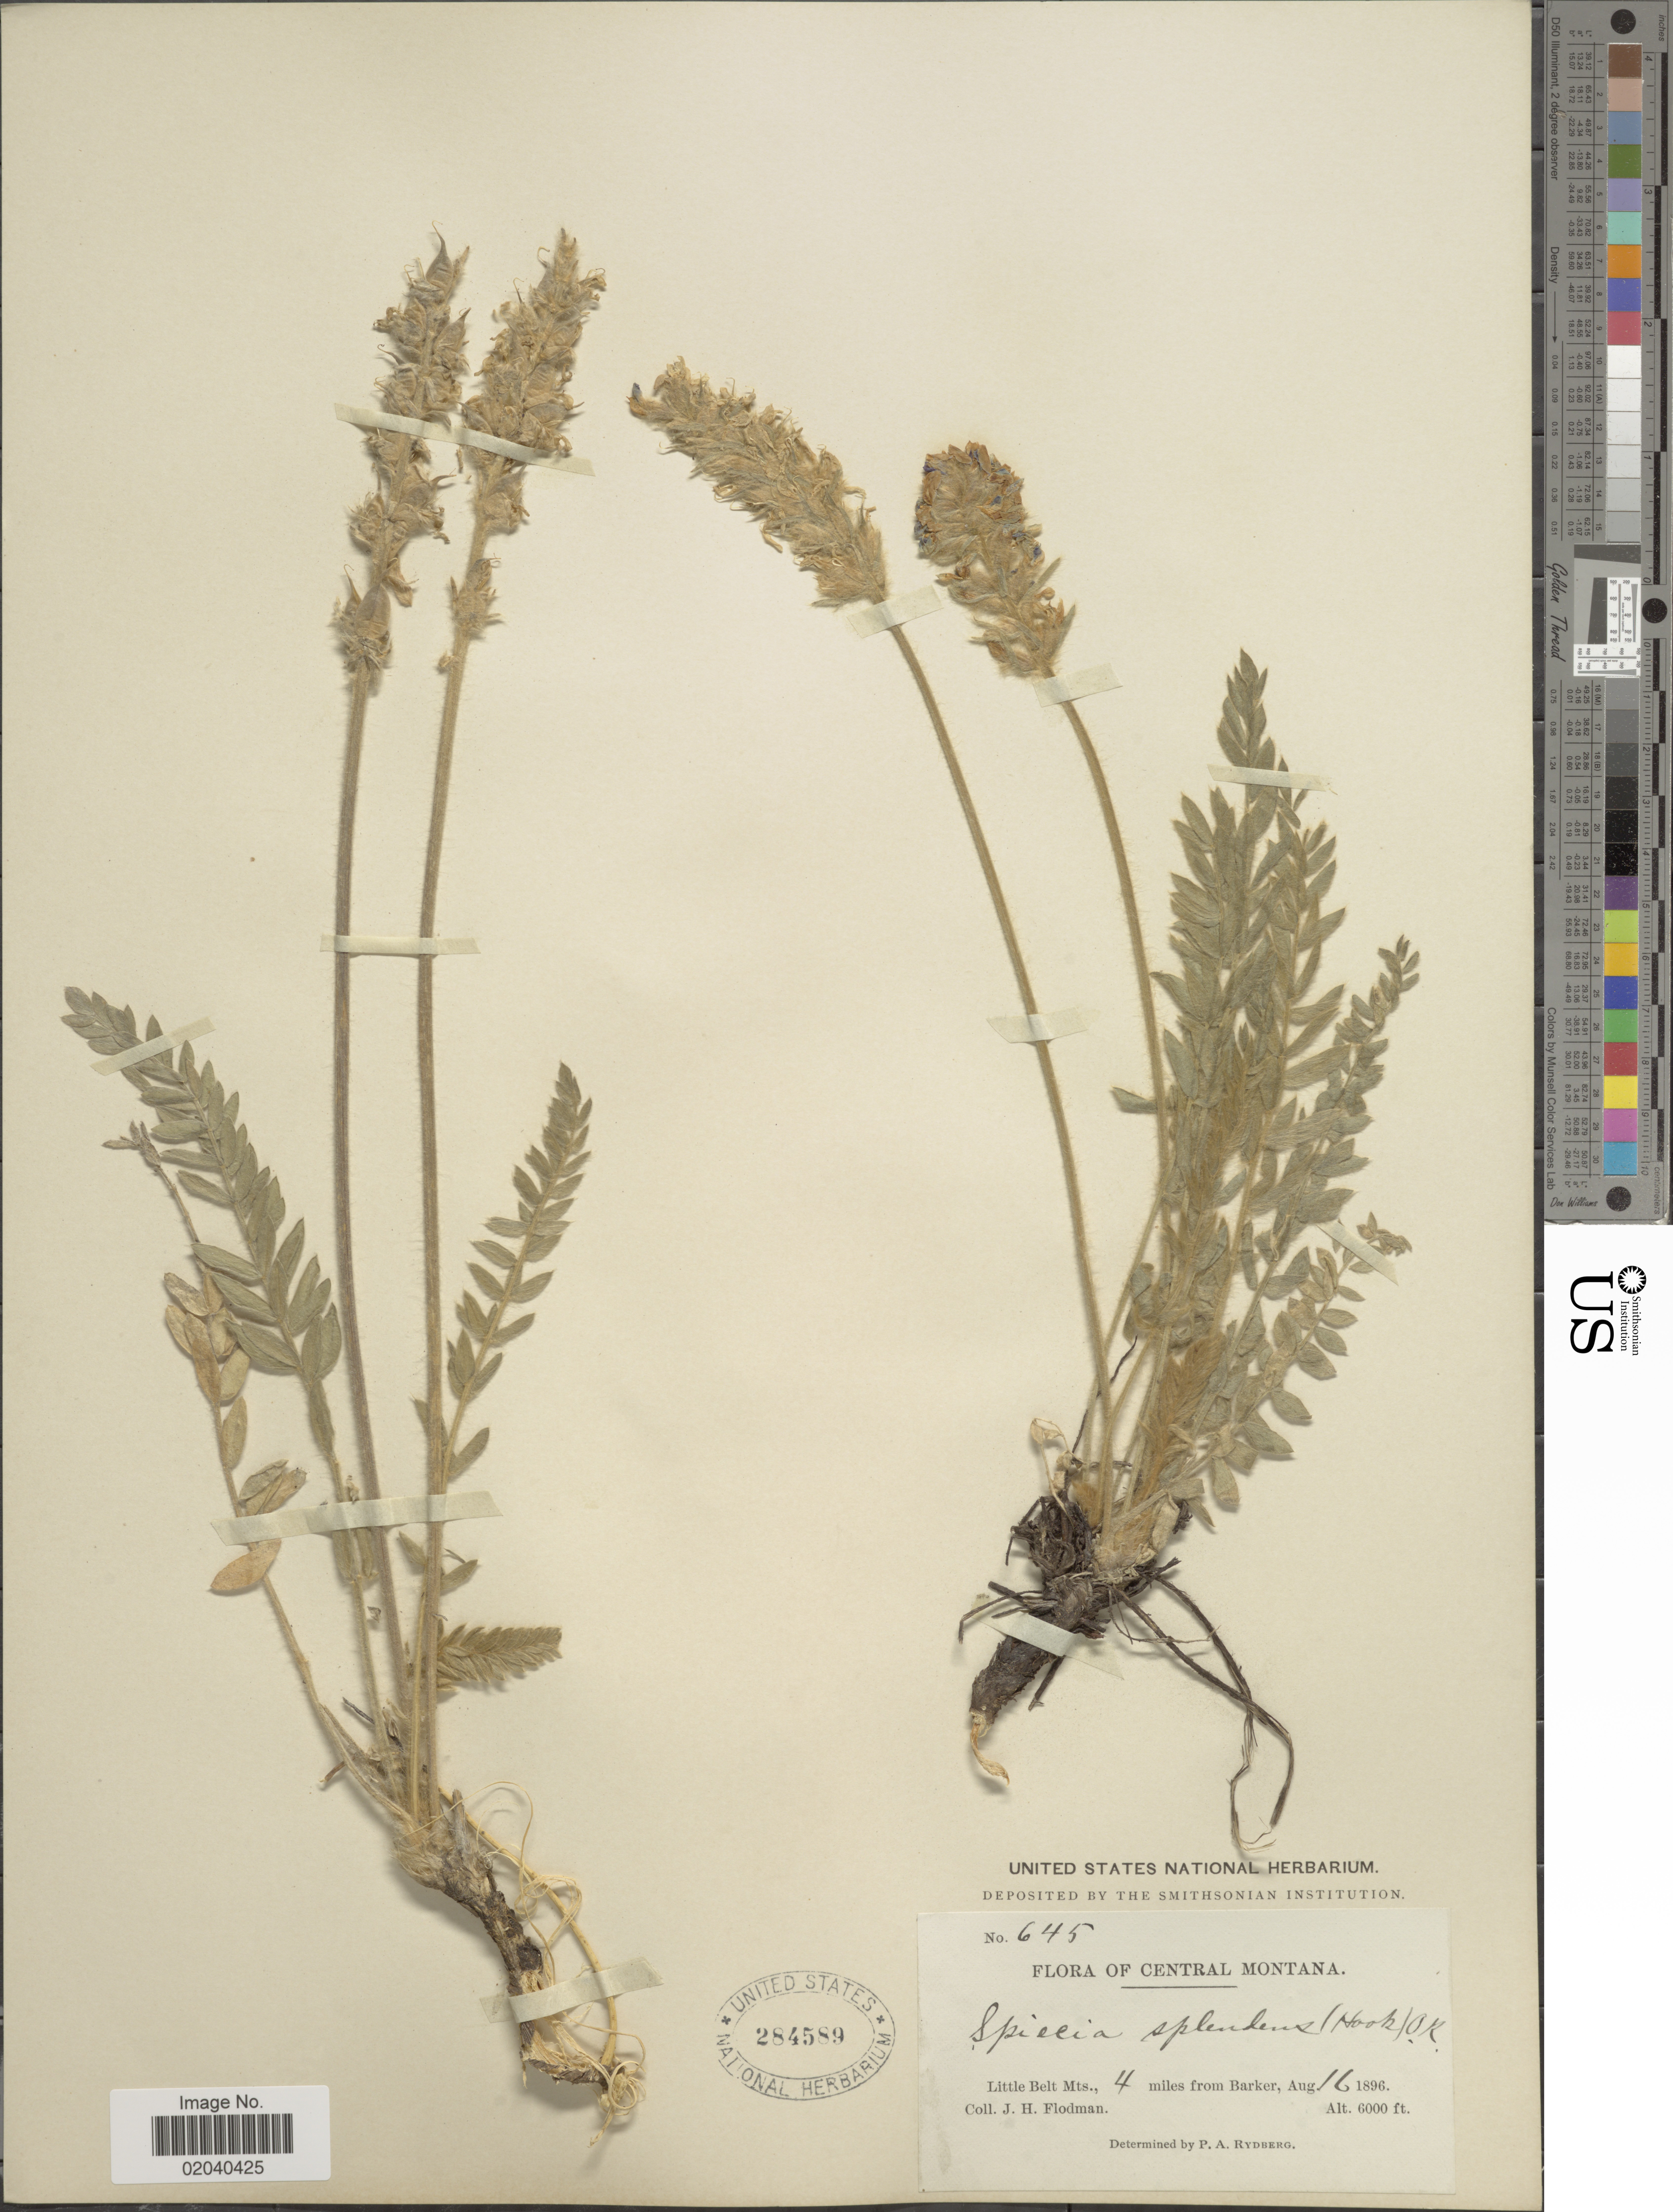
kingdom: Plantae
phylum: Tracheophyta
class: Magnoliopsida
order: Fabales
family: Fabaceae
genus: Oxytropis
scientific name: Oxytropis splendens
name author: Douglas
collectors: J. Flodman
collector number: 645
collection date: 1896-08-16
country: United States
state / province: Montana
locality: Central Montana. Little Belt Mts., 4 miles from Barker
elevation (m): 1829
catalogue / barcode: US 284589